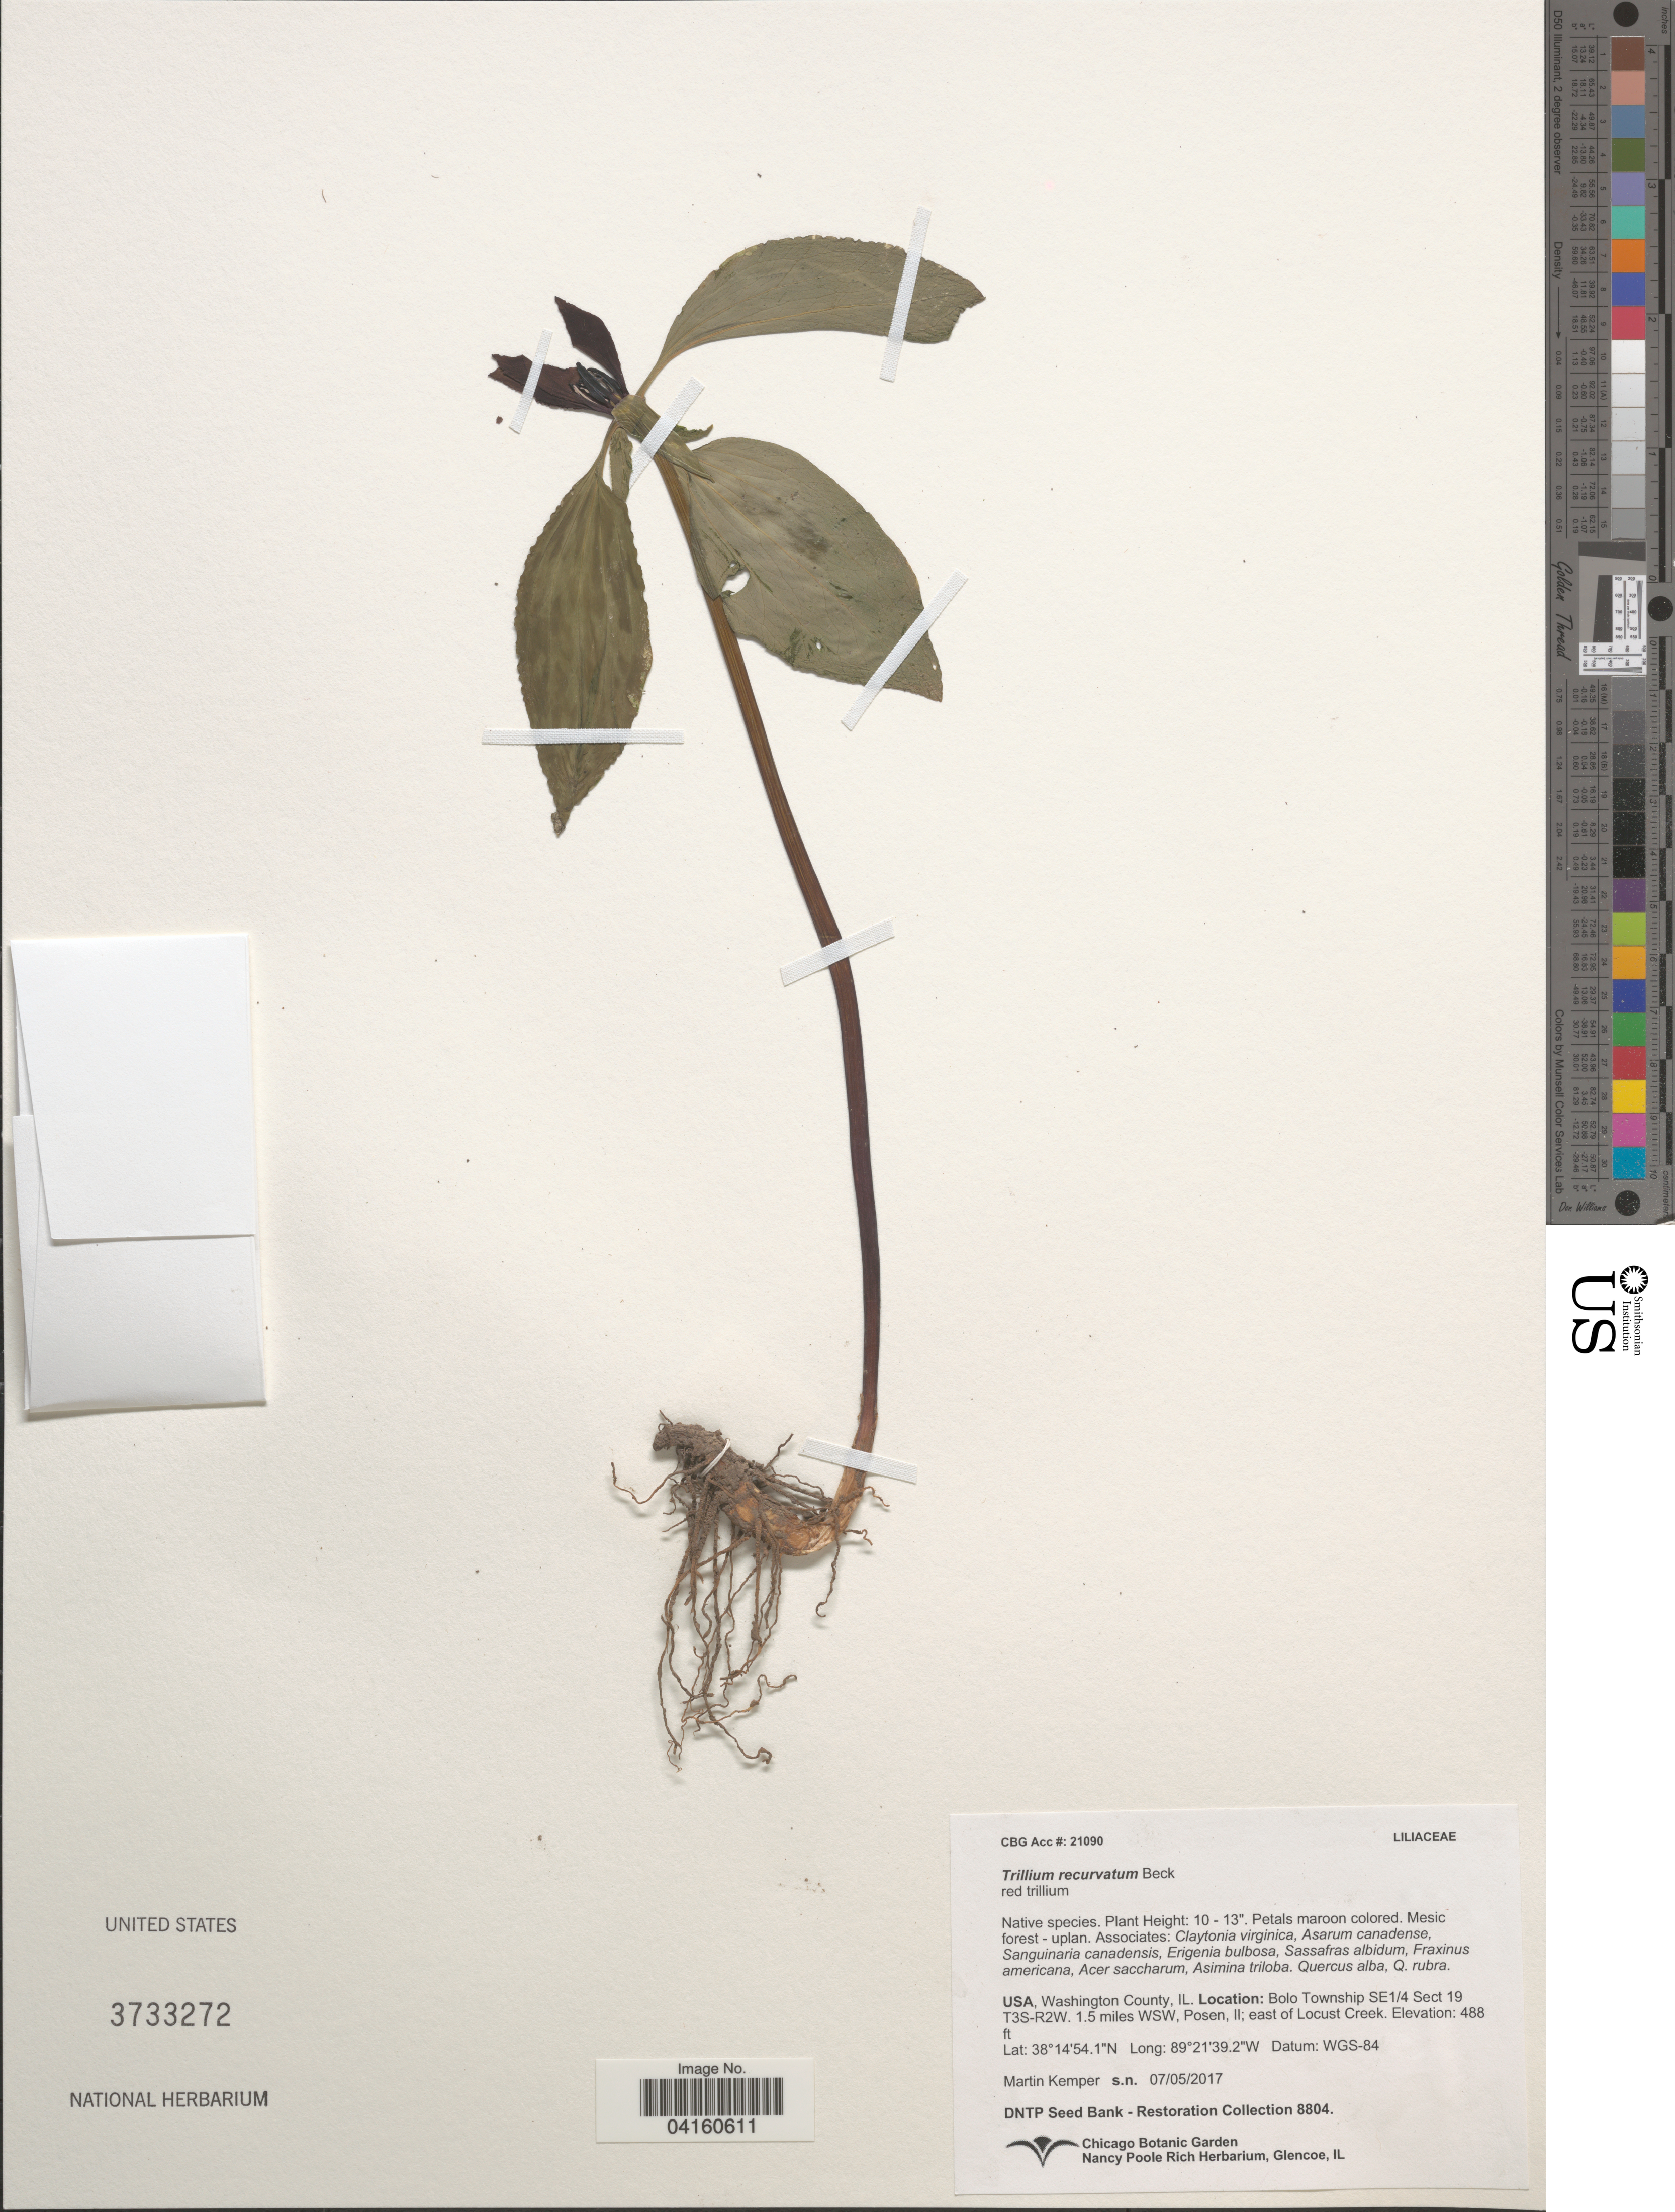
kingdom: Plantae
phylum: Tracheophyta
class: Liliopsida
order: Liliales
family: Melanthiaceae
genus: Trillium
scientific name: Trillium recurvatum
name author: L.C. Beck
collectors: M. Kemper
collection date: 2017-05-07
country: United States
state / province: Illinois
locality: Washington County. Bolo Township SE1/4 Sect 19 T3S-R2W. 1.5 miles WSW, Posen, II; east of Locust Creek.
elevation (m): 149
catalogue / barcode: US 3733272